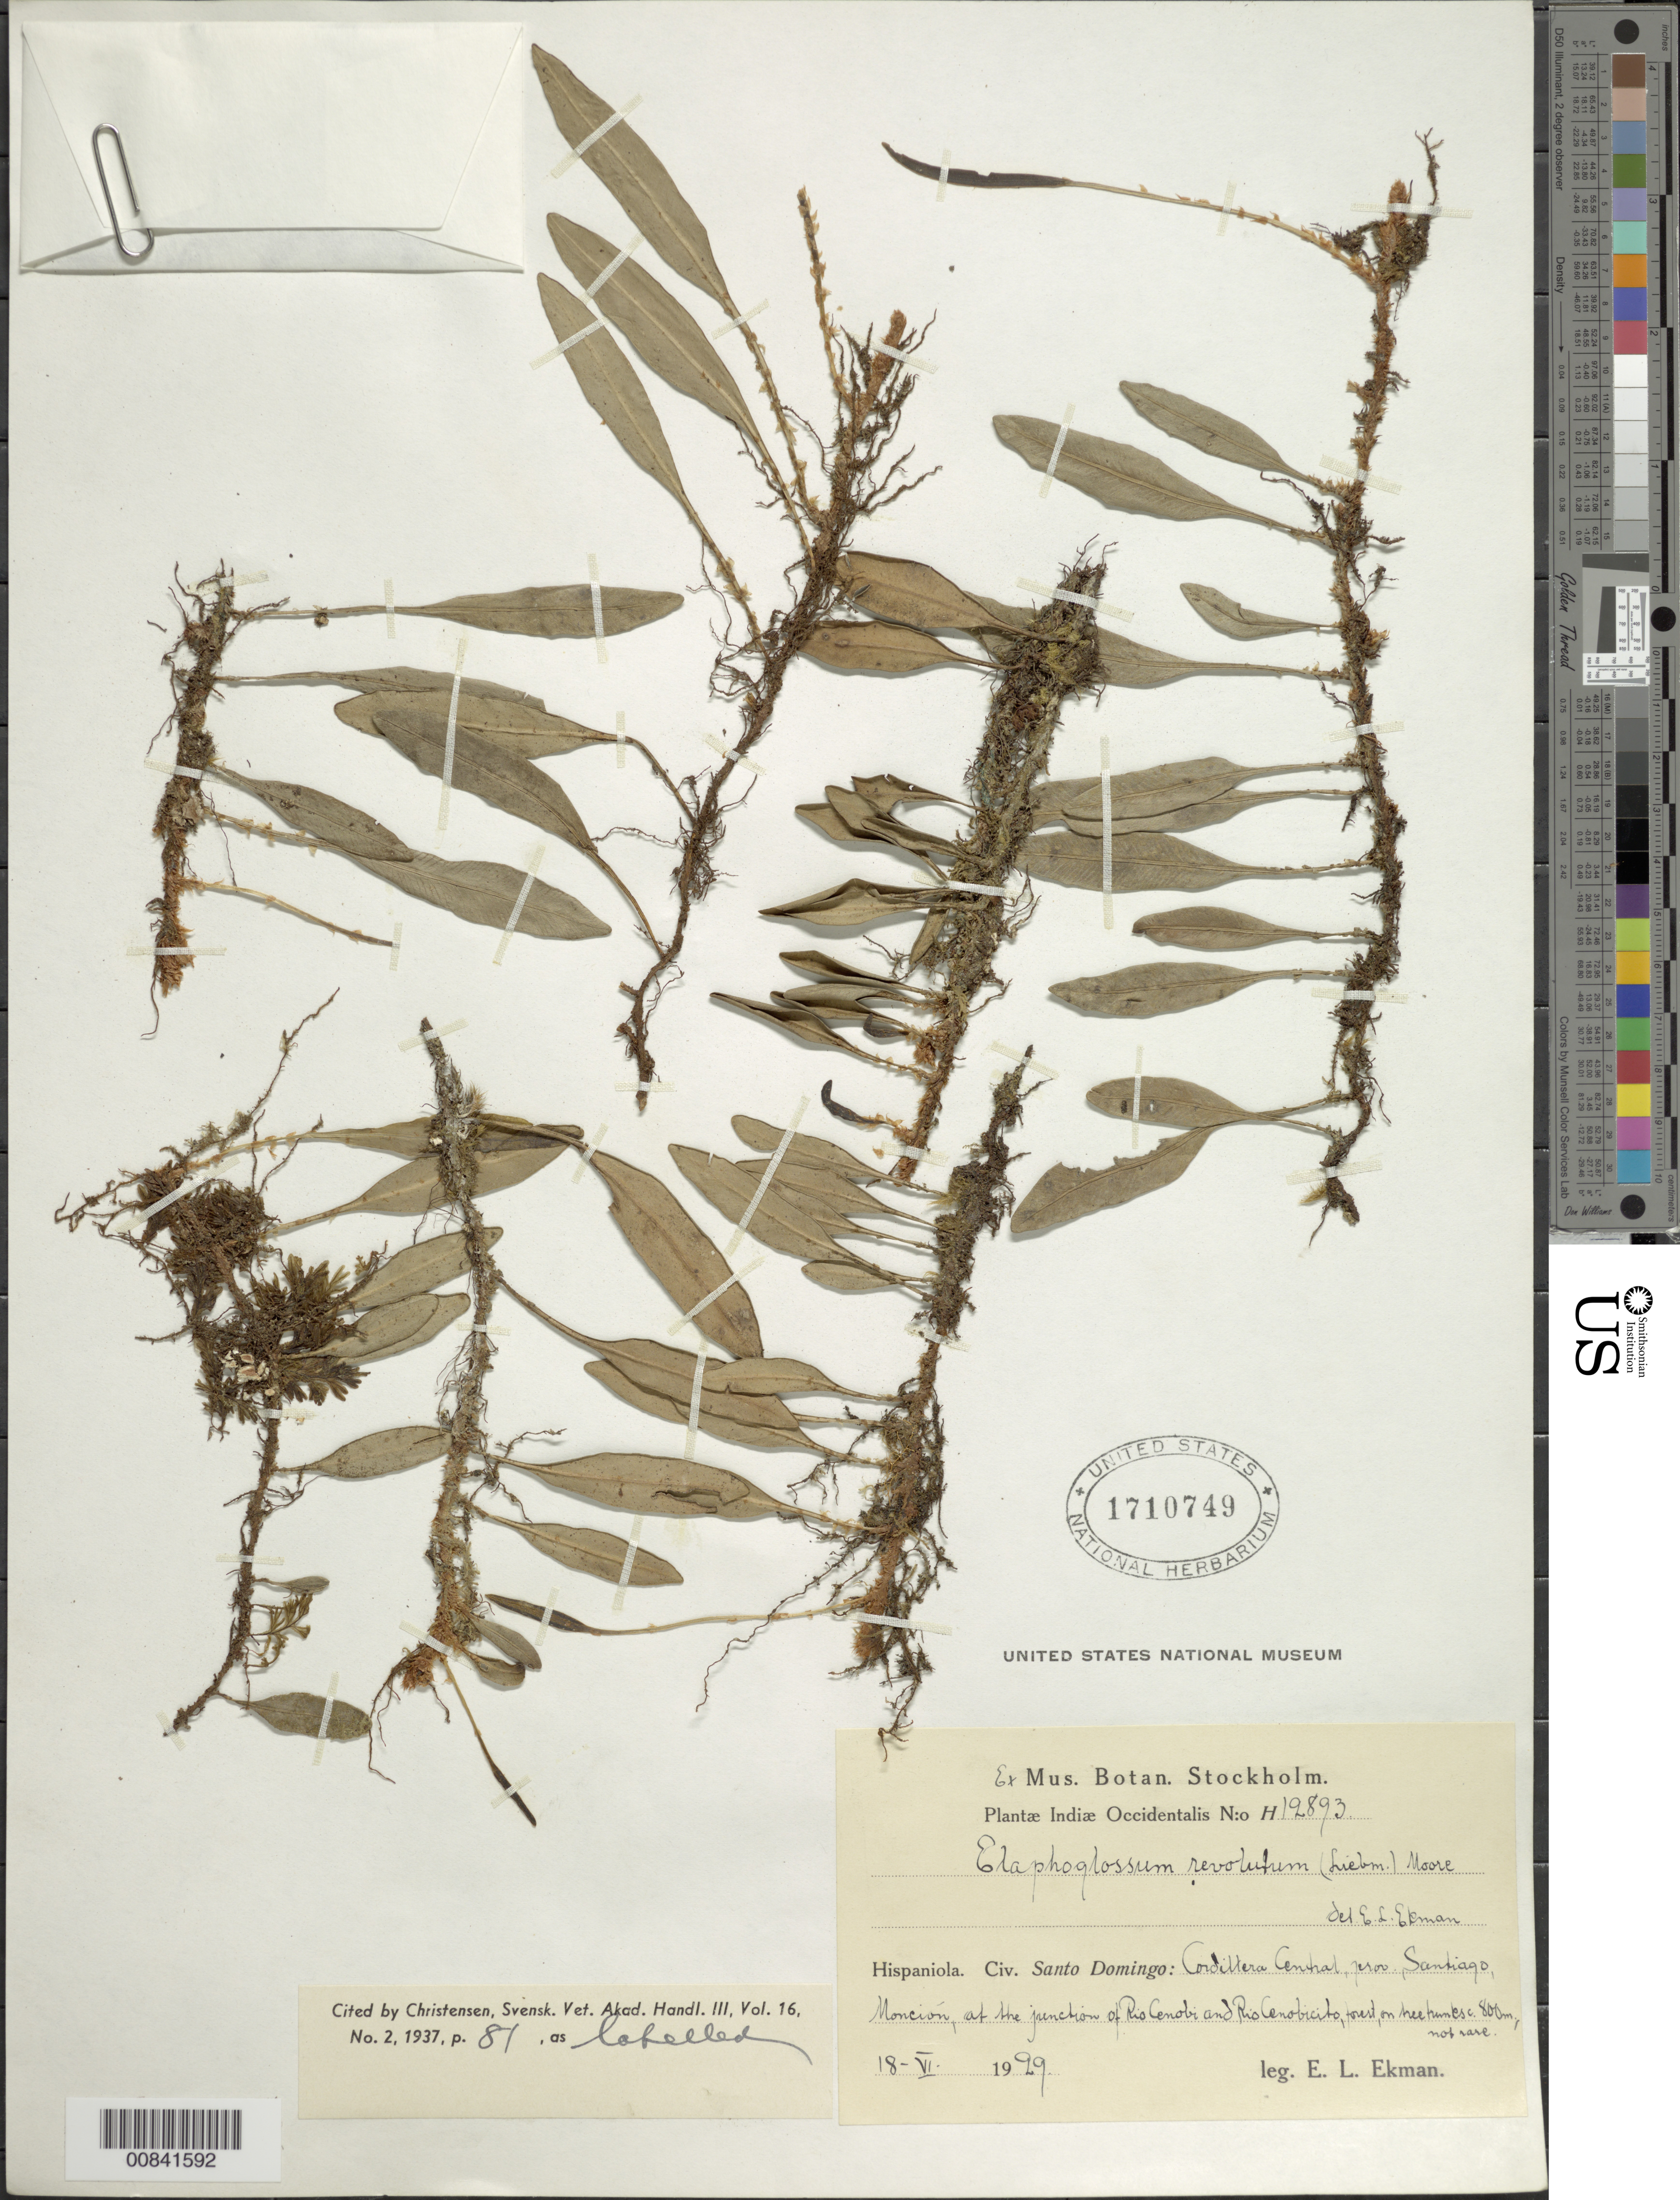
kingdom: Plantae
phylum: Tracheophyta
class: Polypodiopsida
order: Polypodiales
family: Dryopteridaceae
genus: Elaphoglossum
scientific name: Elaphoglossum revolutum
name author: (Liebm.) T. Moore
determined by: Christensen, E.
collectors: E. L. Ekman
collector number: H 12893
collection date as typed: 18 Jun 1929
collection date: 1929-06-18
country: Dominican Republic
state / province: Santiago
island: Hispaniola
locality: Cordillera Central, Monción, junction of Río Cenobí and Río Cenobicito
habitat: Forest, on tree trunks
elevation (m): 800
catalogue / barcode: US 1710749